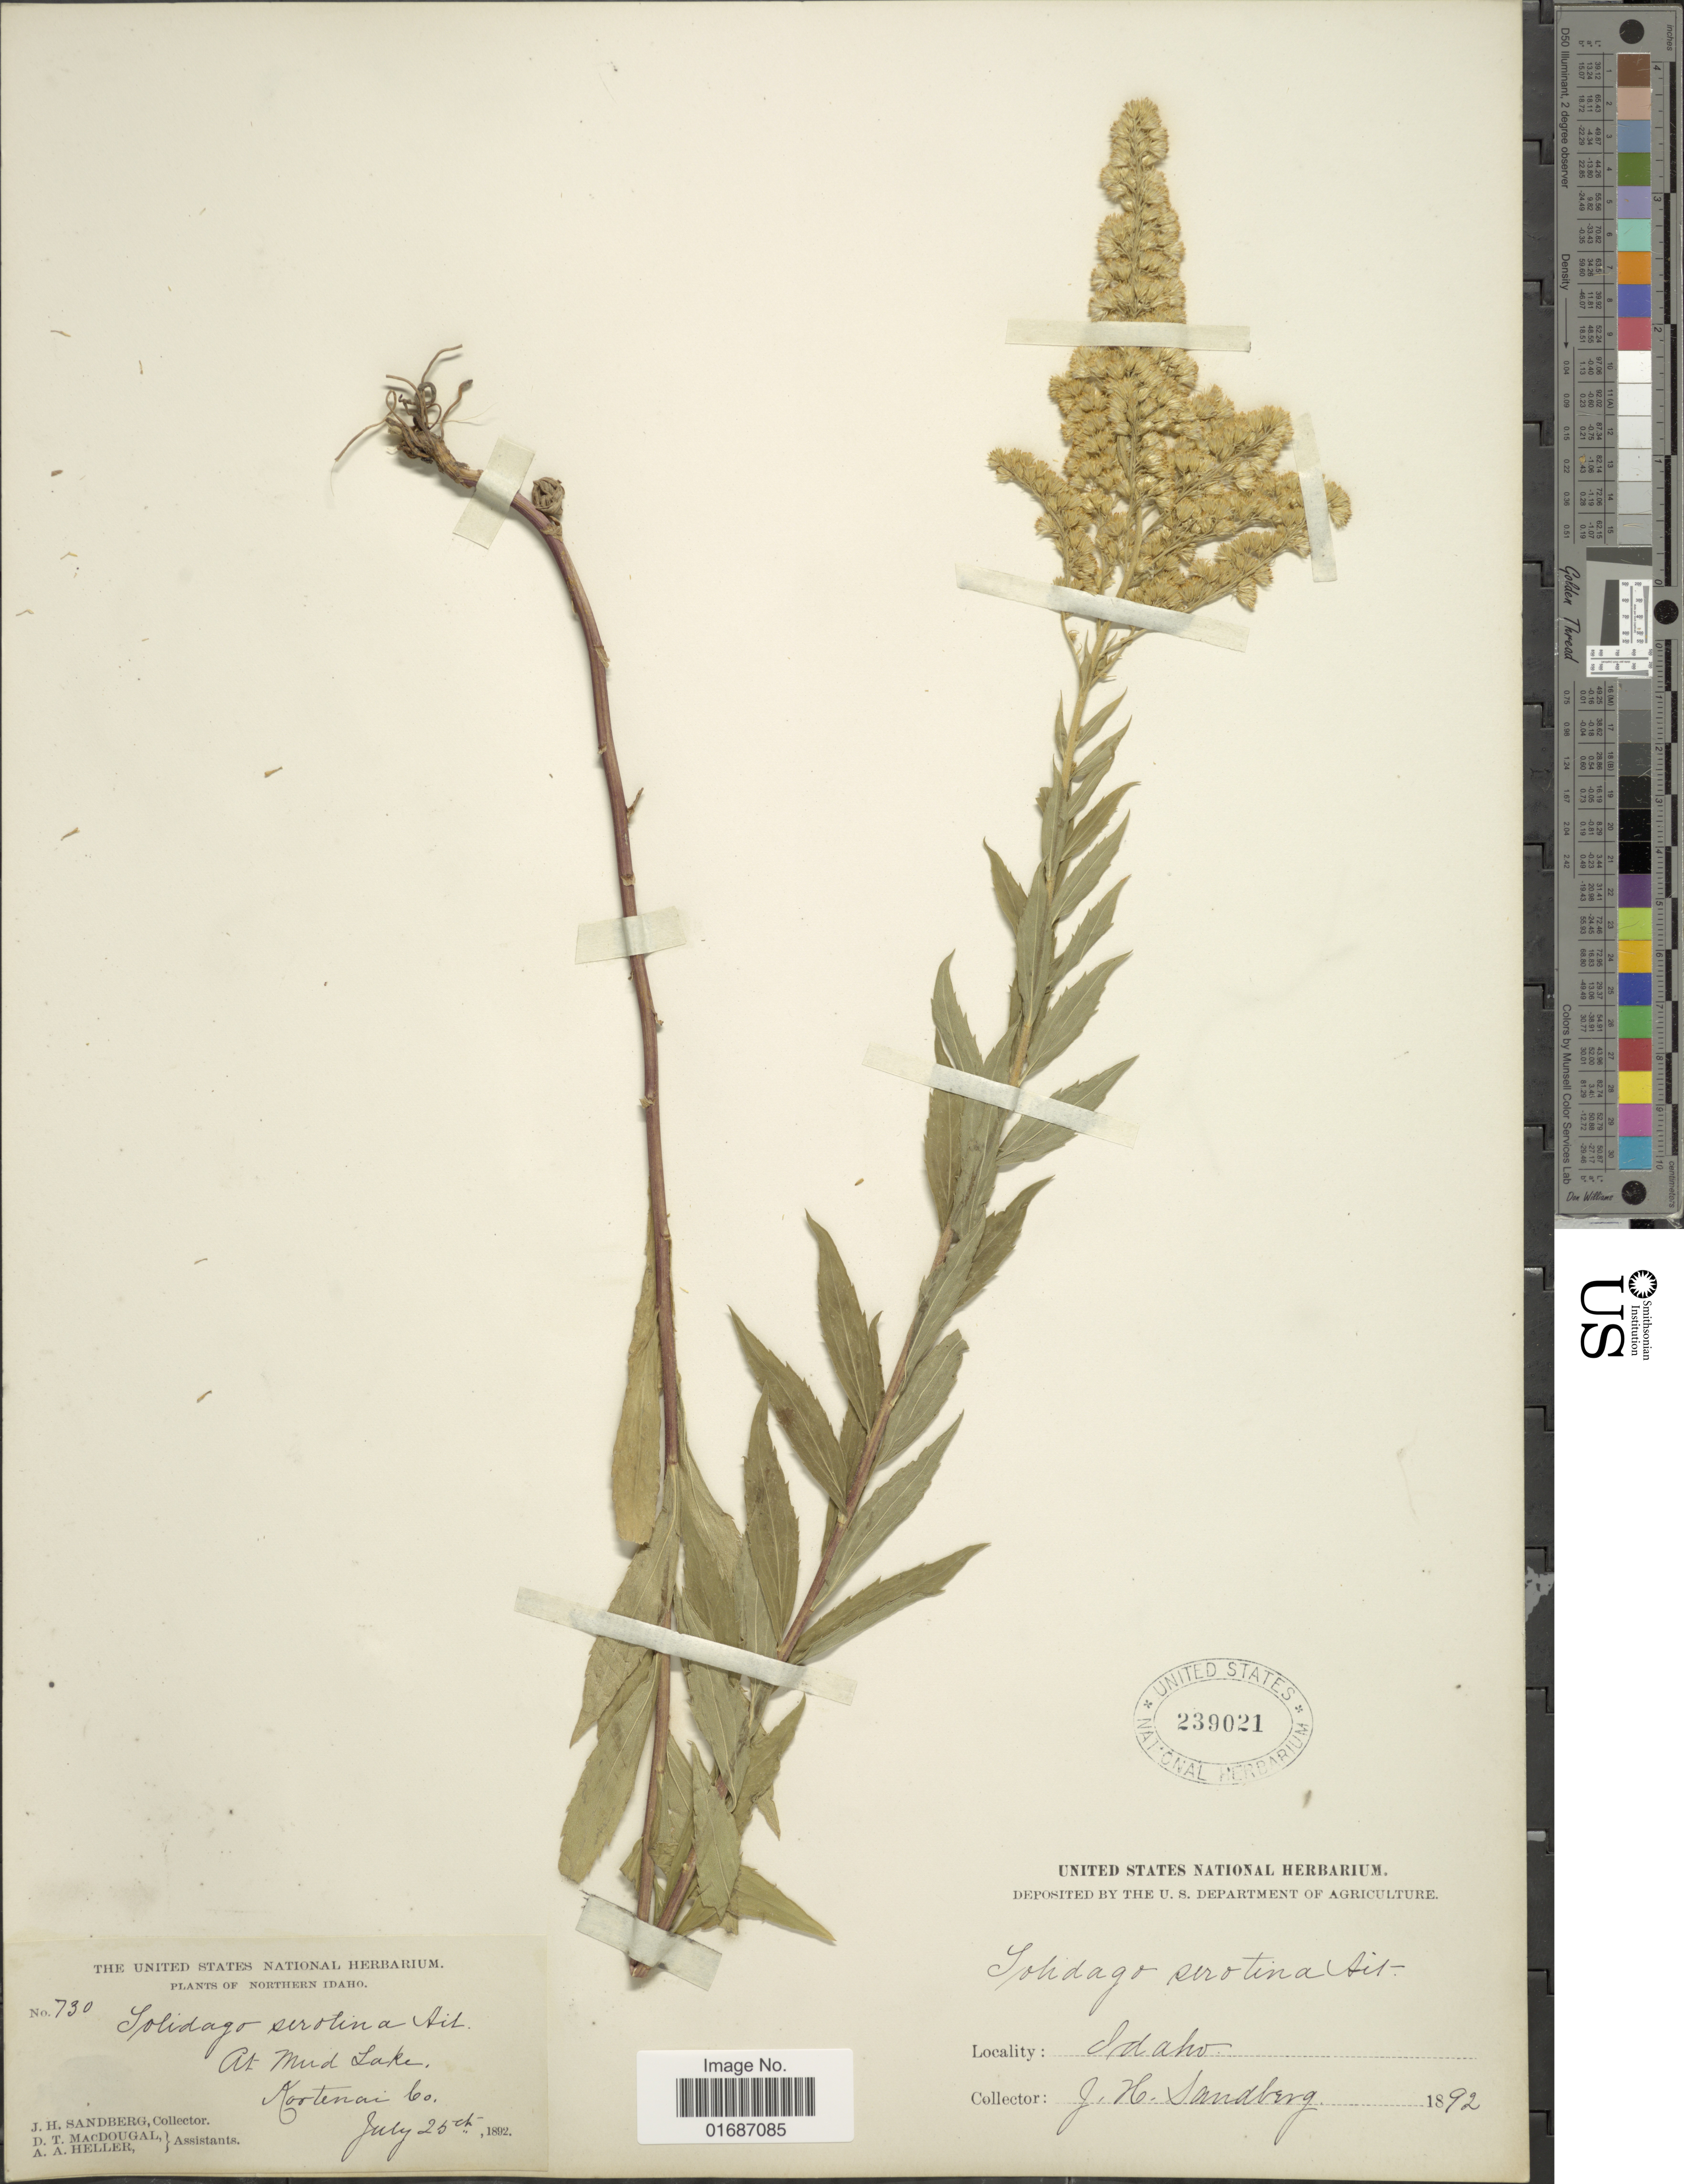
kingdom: Plantae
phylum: Tracheophyta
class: Magnoliopsida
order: Asterales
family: Asteraceae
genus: Solidago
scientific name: Solidago gigantea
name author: Aiton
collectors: J. H. Sandberg, D. T. MacDougal & A. A. Heller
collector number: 730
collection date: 1892-07-25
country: United States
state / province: Idaho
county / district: Kootenai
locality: at Mud Lake, Kootenai Co.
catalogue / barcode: US 239021